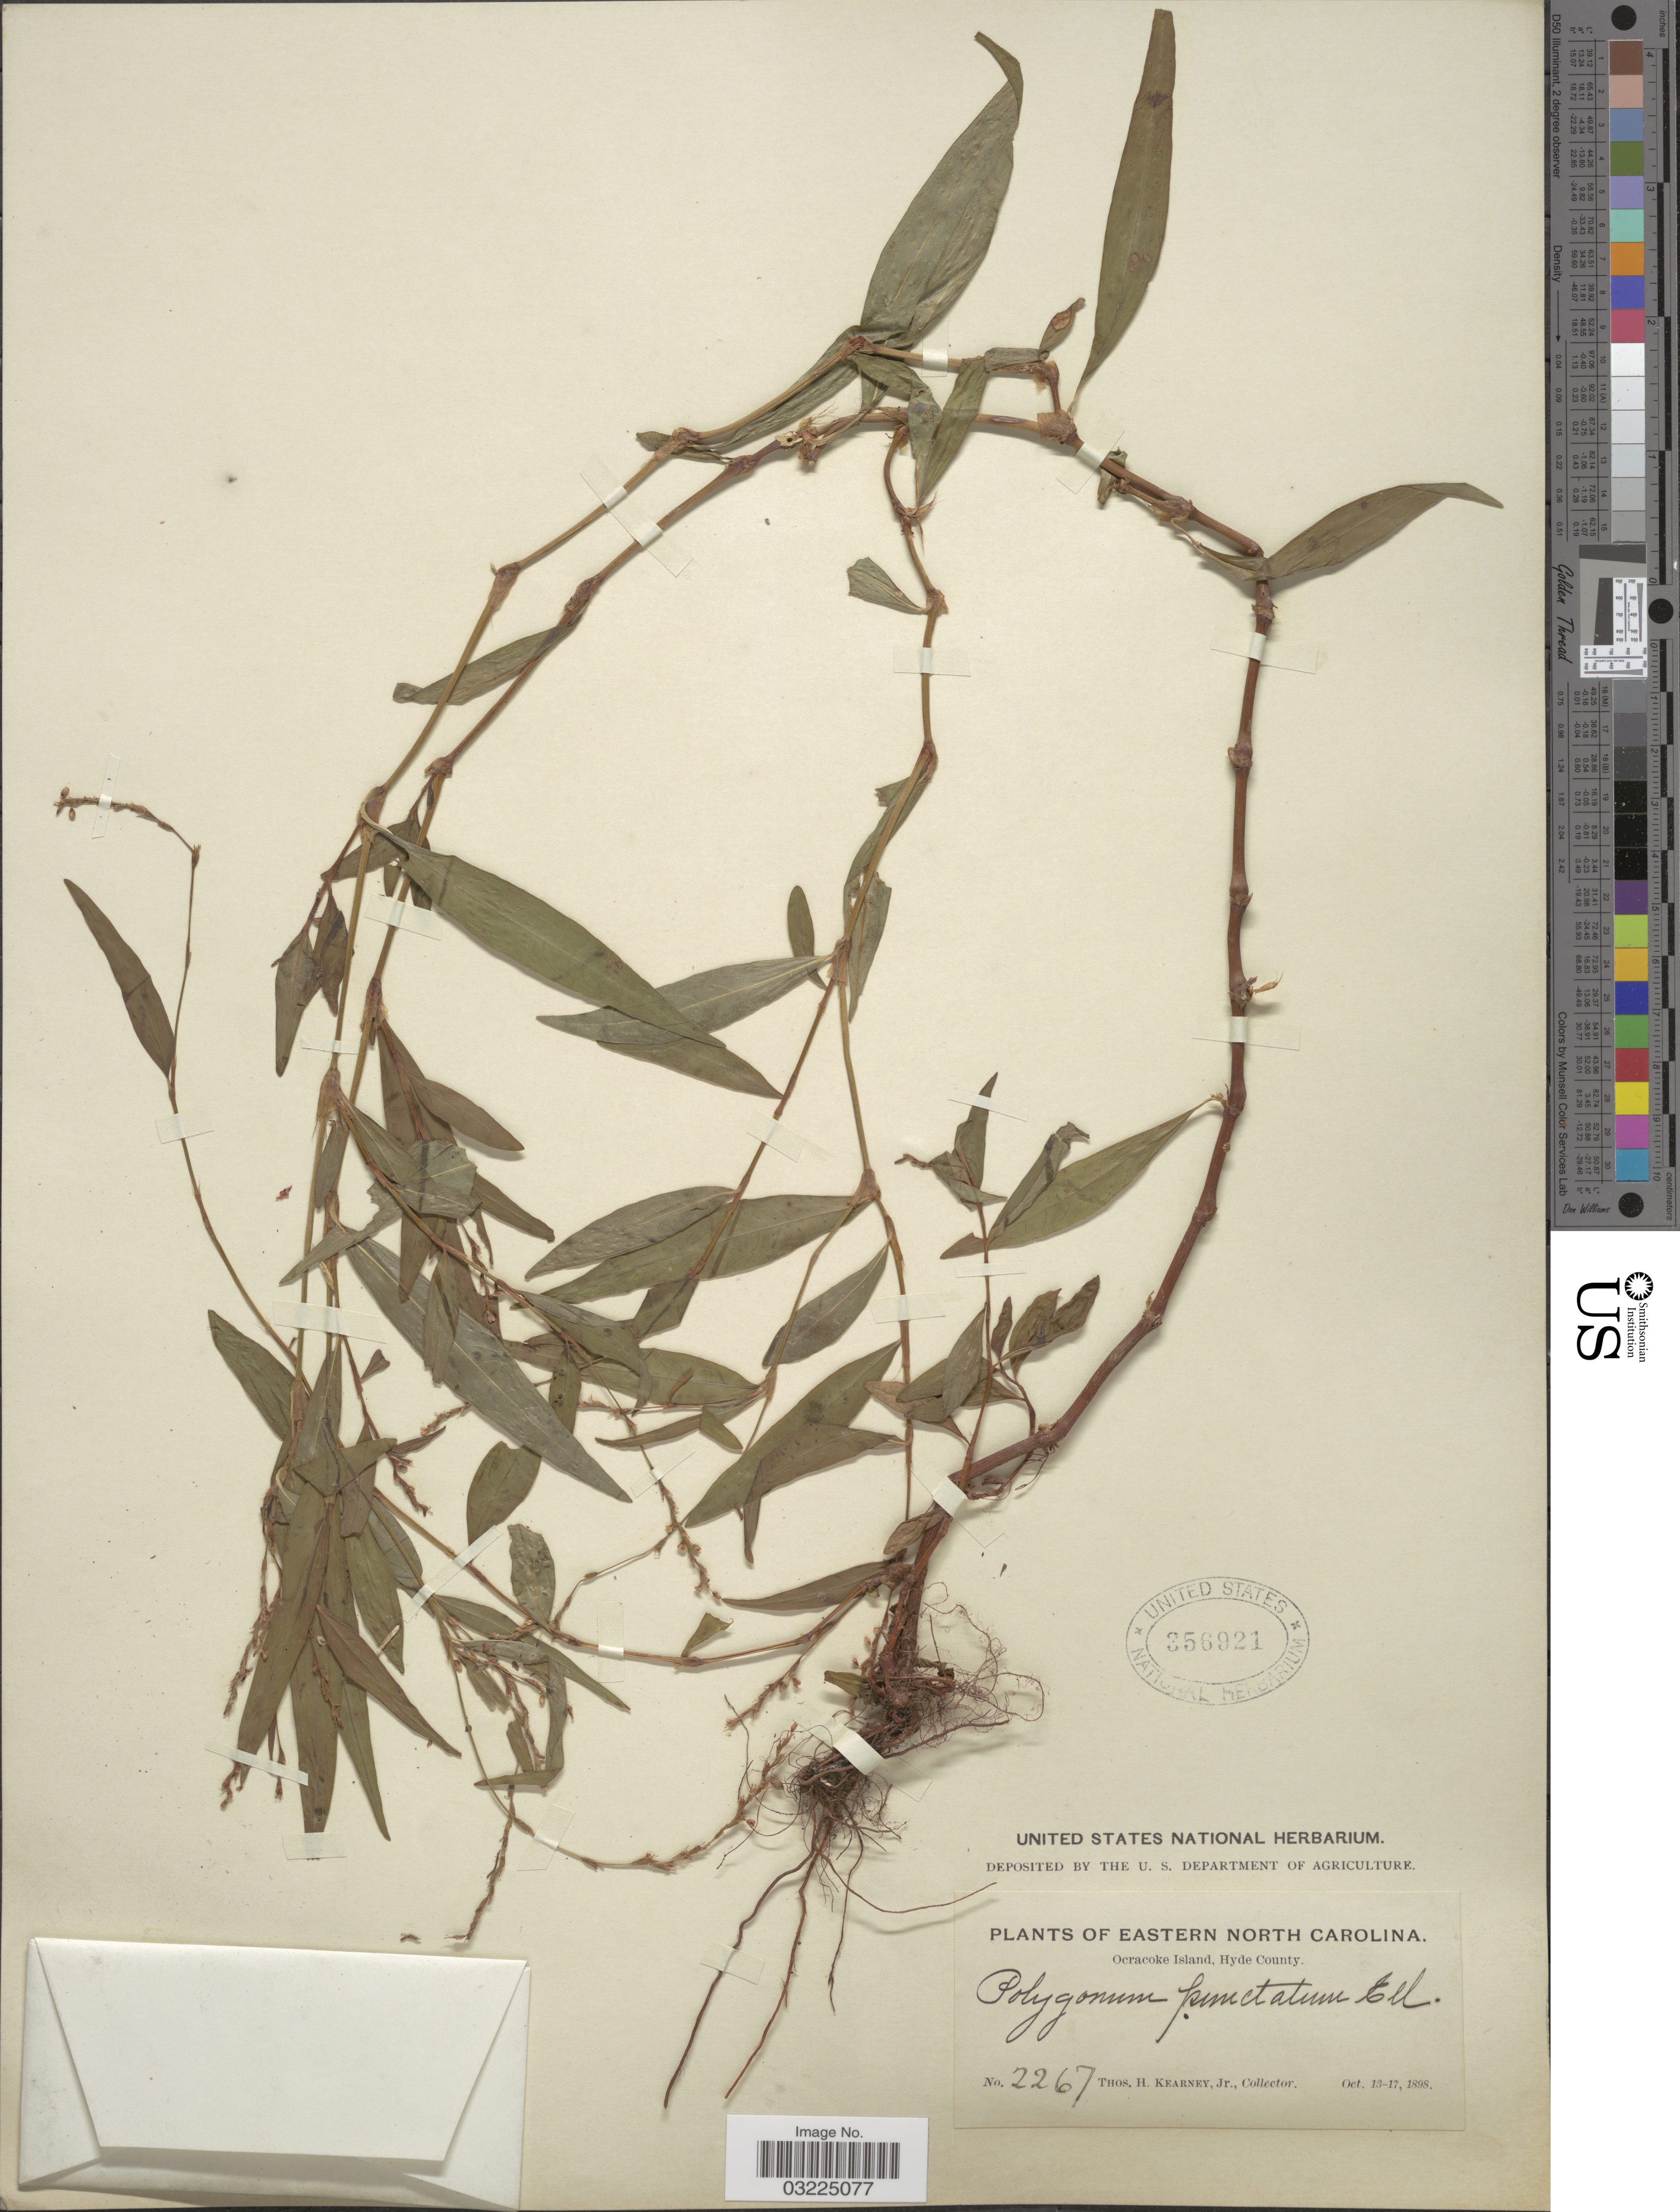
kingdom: Plantae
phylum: Tracheophyta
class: Magnoliopsida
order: Caryophyllales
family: Polygonaceae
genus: Persicaria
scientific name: Persicaria punctata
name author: (Elliott) Small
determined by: Atha, D. E.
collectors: T. H. Kearney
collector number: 2267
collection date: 1898-10-13/1898-10-17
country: United States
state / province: North Carolina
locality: Eastern North Carolina, Oracoke Island, Hyde County.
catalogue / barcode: US 356921